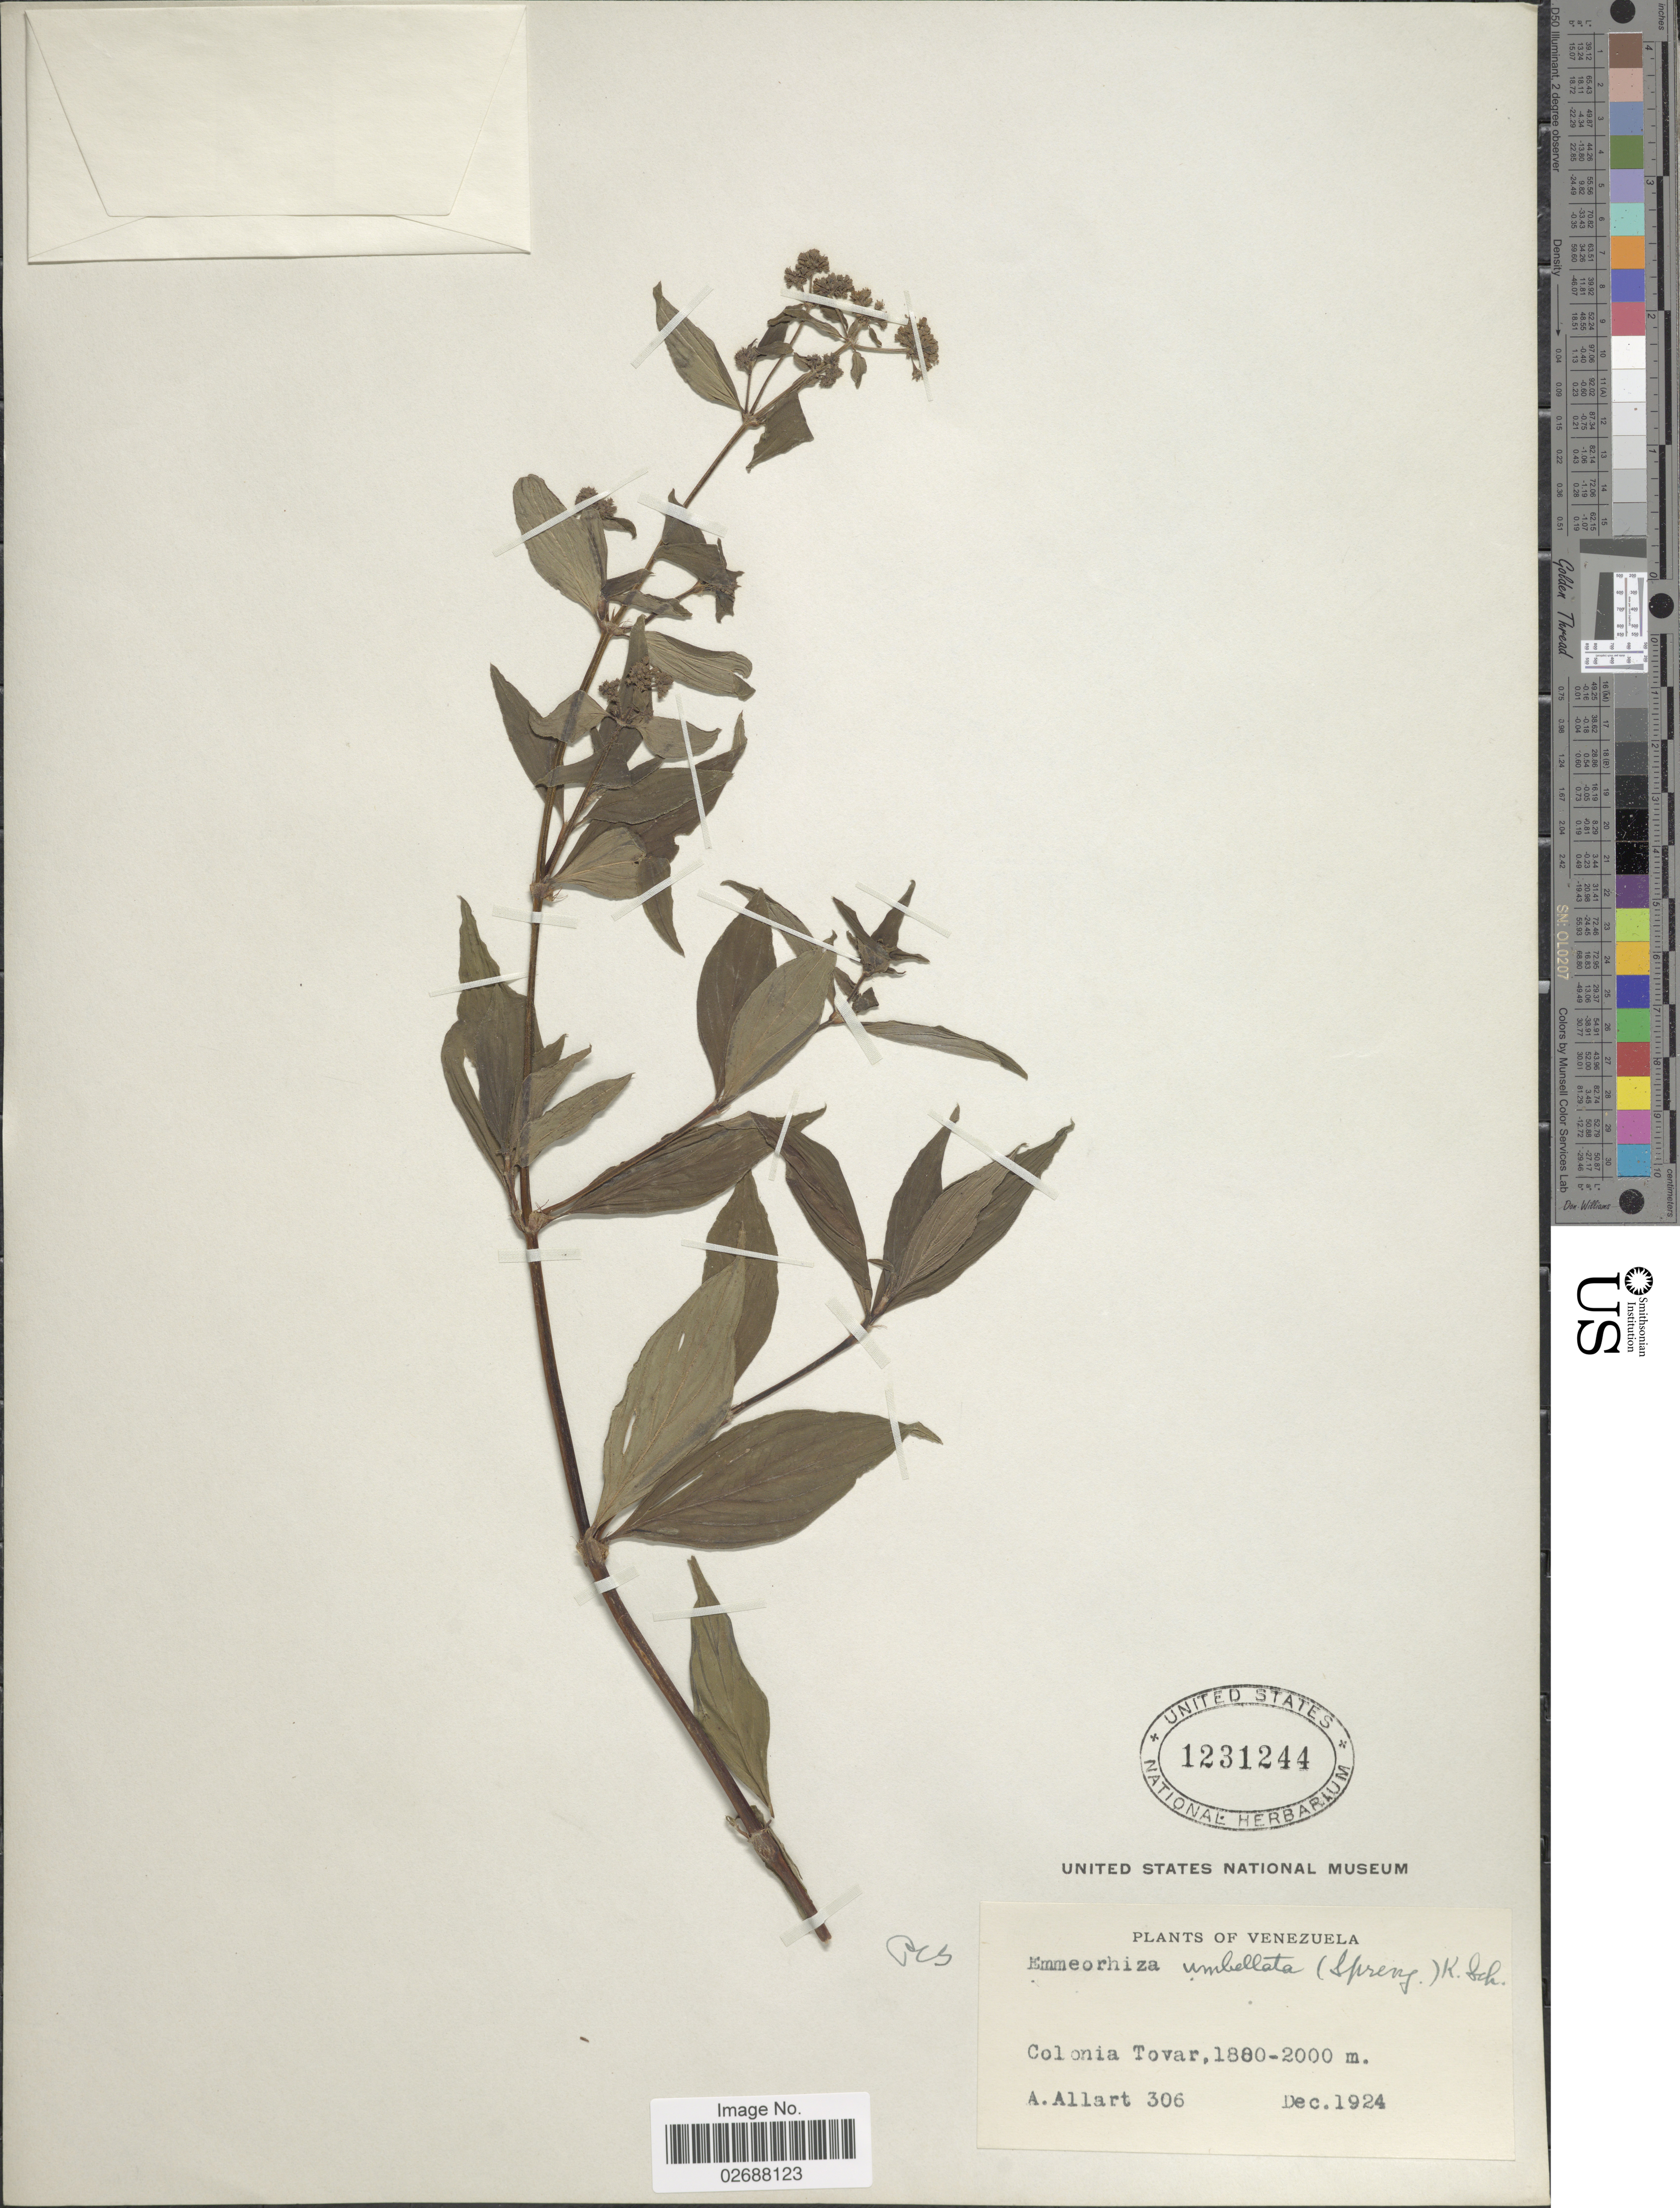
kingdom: Plantae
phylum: Tracheophyta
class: Magnoliopsida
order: Gentianales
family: Rubiaceae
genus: Emmeorhiza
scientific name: Emmeorhiza umbellata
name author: (Spreng.) K. Schum.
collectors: A. Allart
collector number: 306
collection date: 1924-12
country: Venezuela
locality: Colonia Tovar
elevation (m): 1880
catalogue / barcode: US 1231244